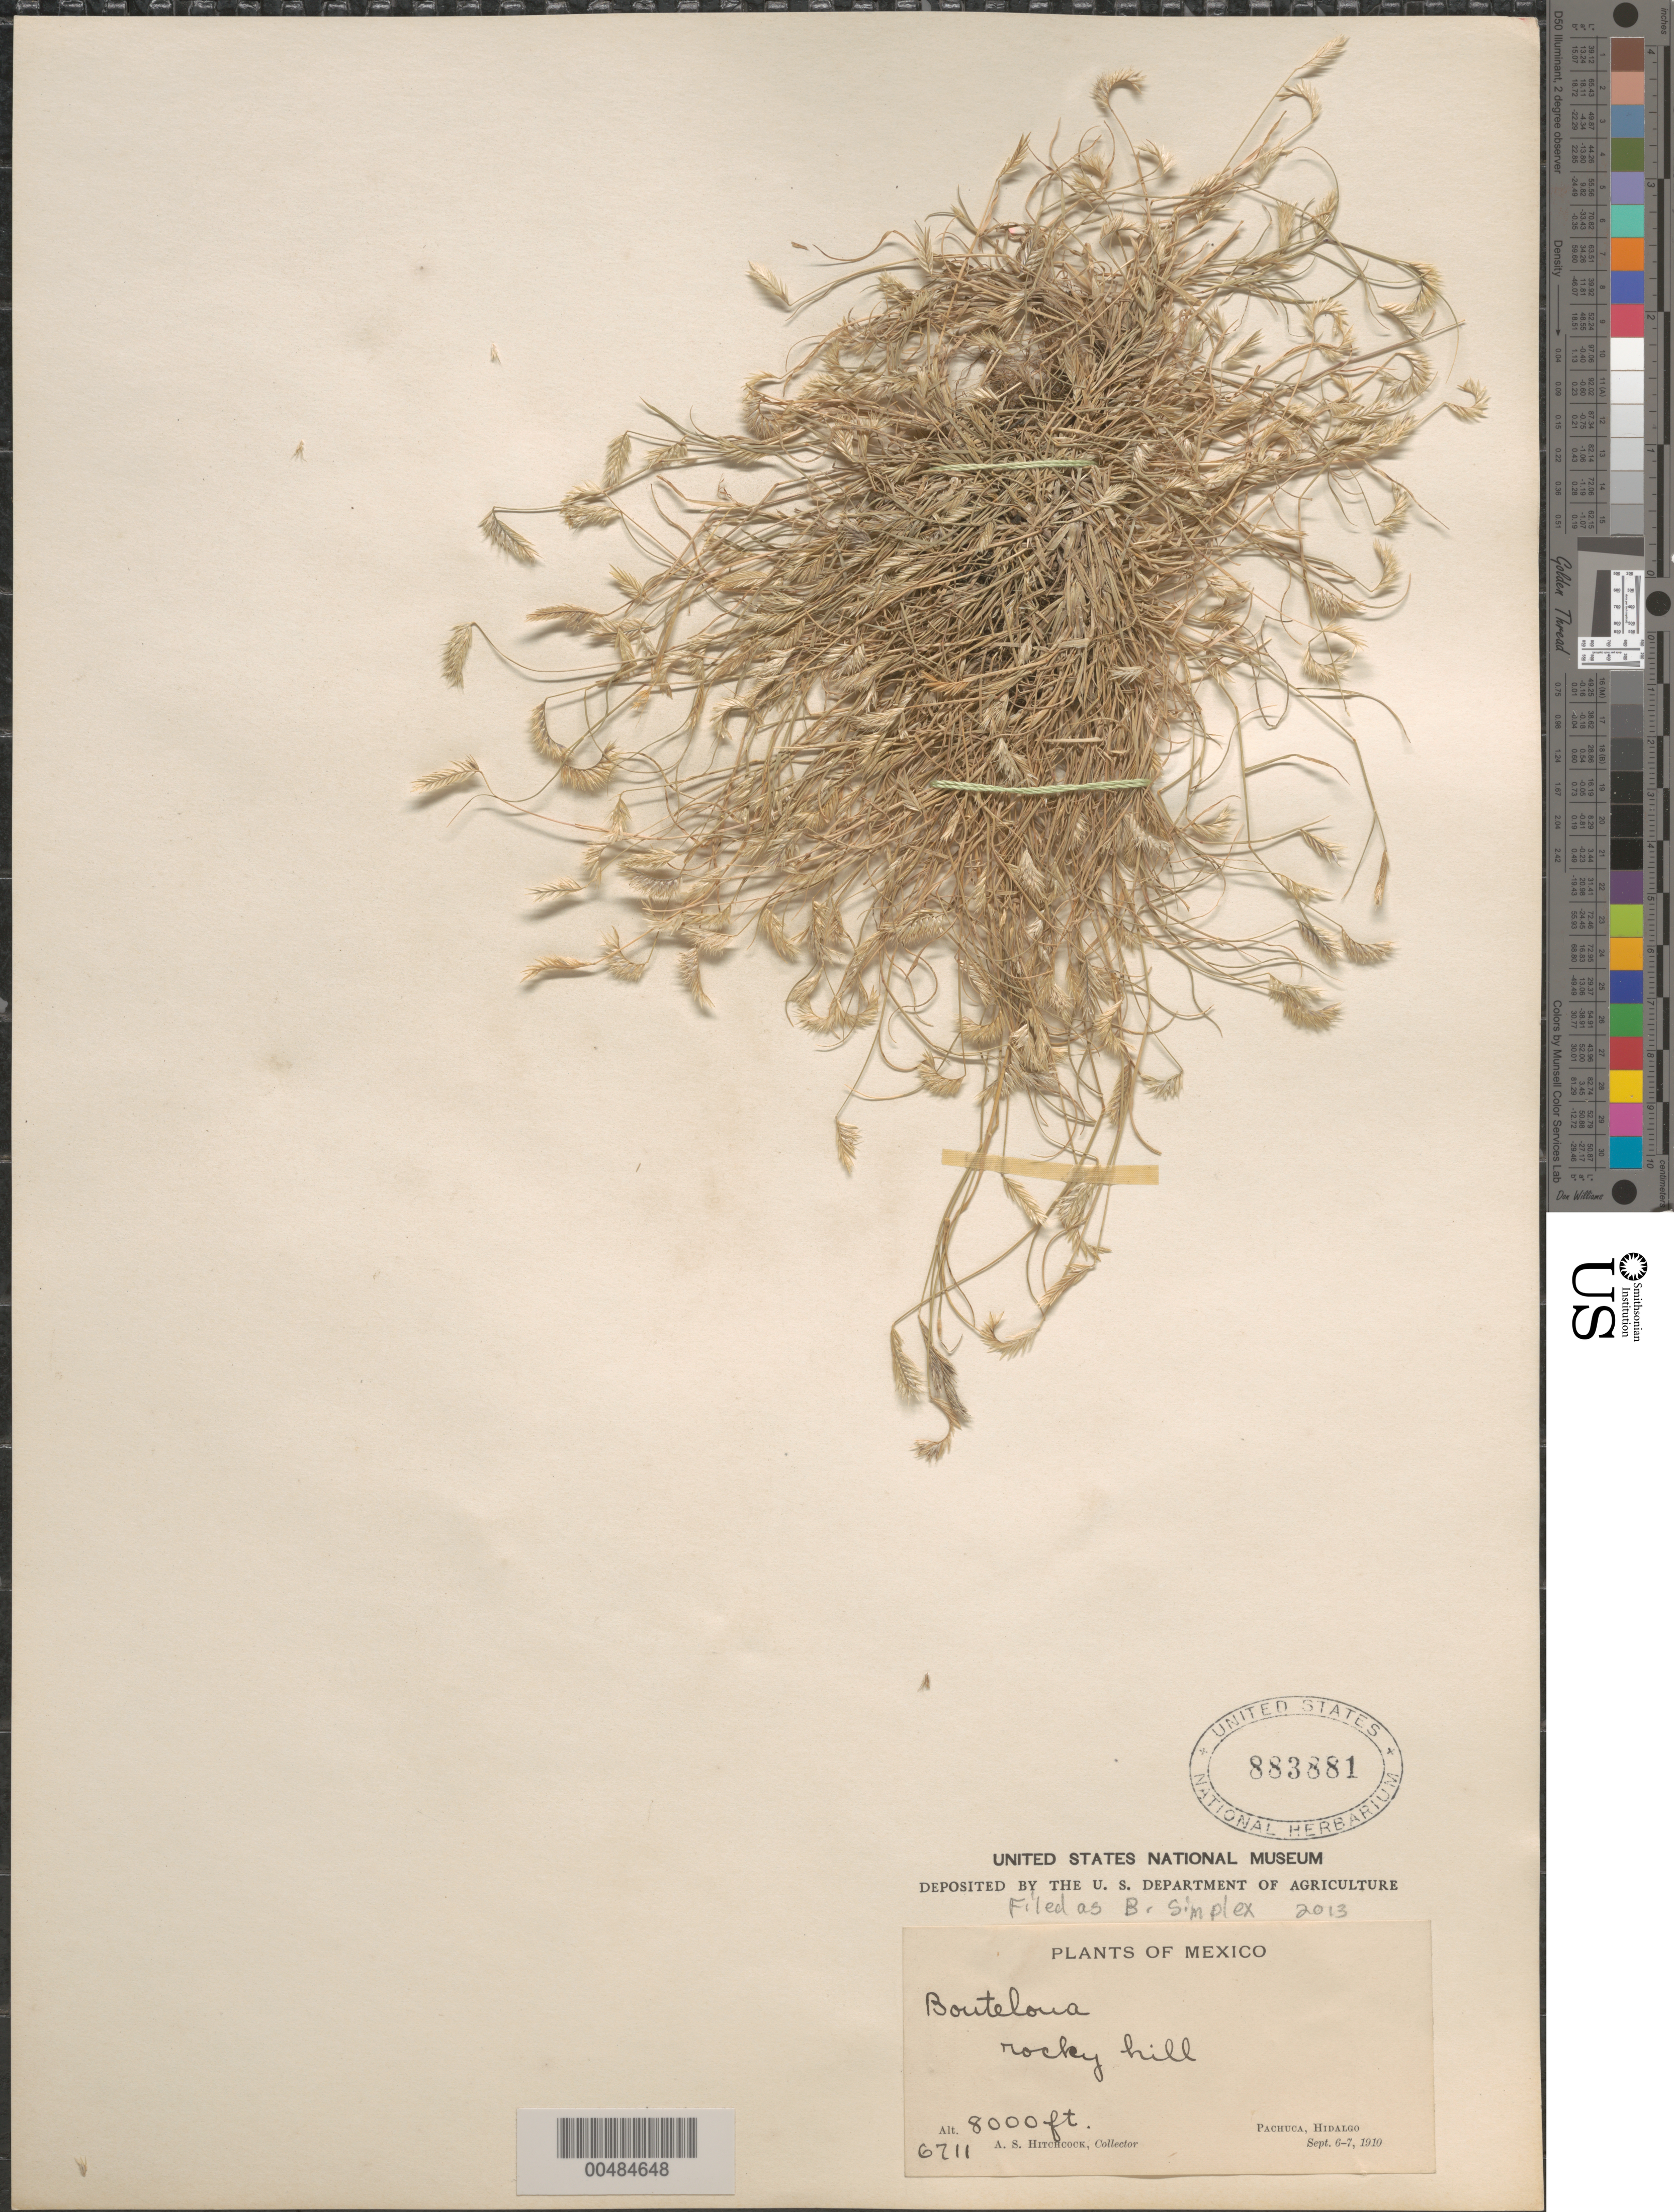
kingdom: Plantae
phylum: Tracheophyta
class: Liliopsida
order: Poales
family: Poaceae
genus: Bouteloua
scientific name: Bouteloua simplex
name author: Lag.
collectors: A. S. Hitchcock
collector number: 6711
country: Mexico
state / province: Hidalgo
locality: Pachuca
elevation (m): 2438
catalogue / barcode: US 883881